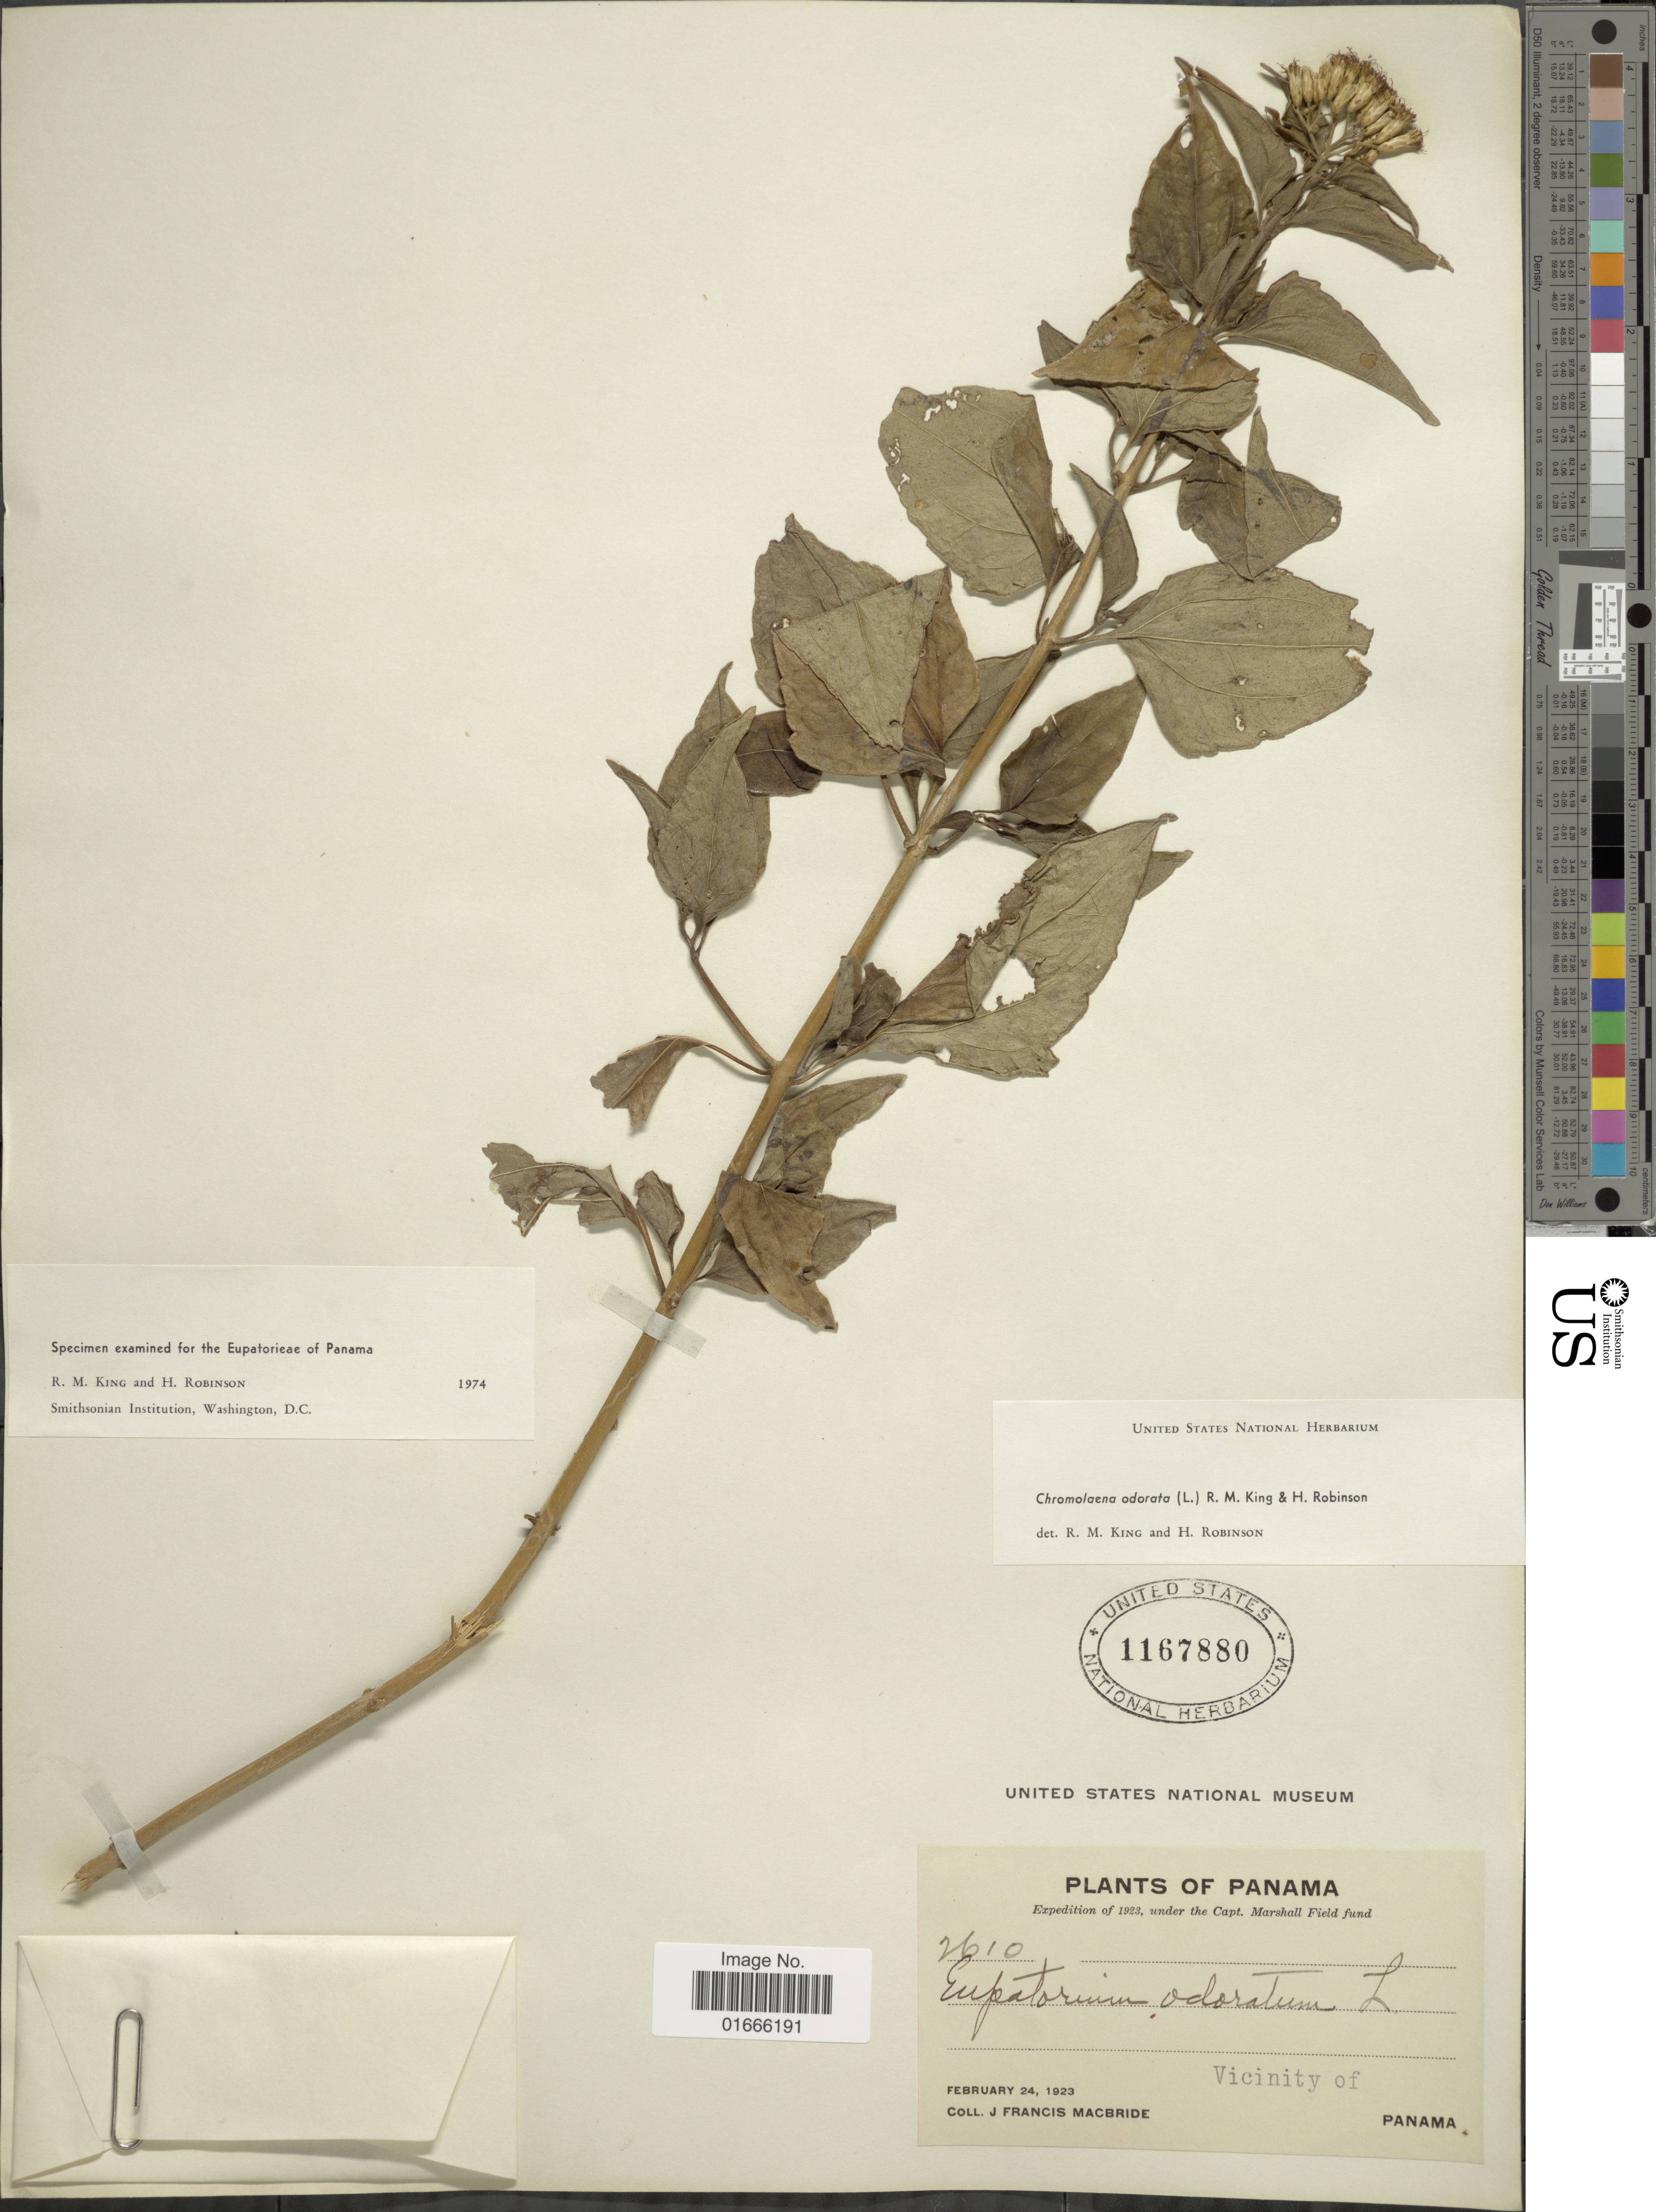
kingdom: Plantae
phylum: Tracheophyta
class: Magnoliopsida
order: Asterales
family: Asteraceae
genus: Chromolaena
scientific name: Chromolaena odorata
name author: (L.) R.M. King & H. Rob.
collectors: J. F. Macbride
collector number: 2610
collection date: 1923-02-24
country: Panama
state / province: Panamá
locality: Vicinity of Panama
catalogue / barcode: US 1167880